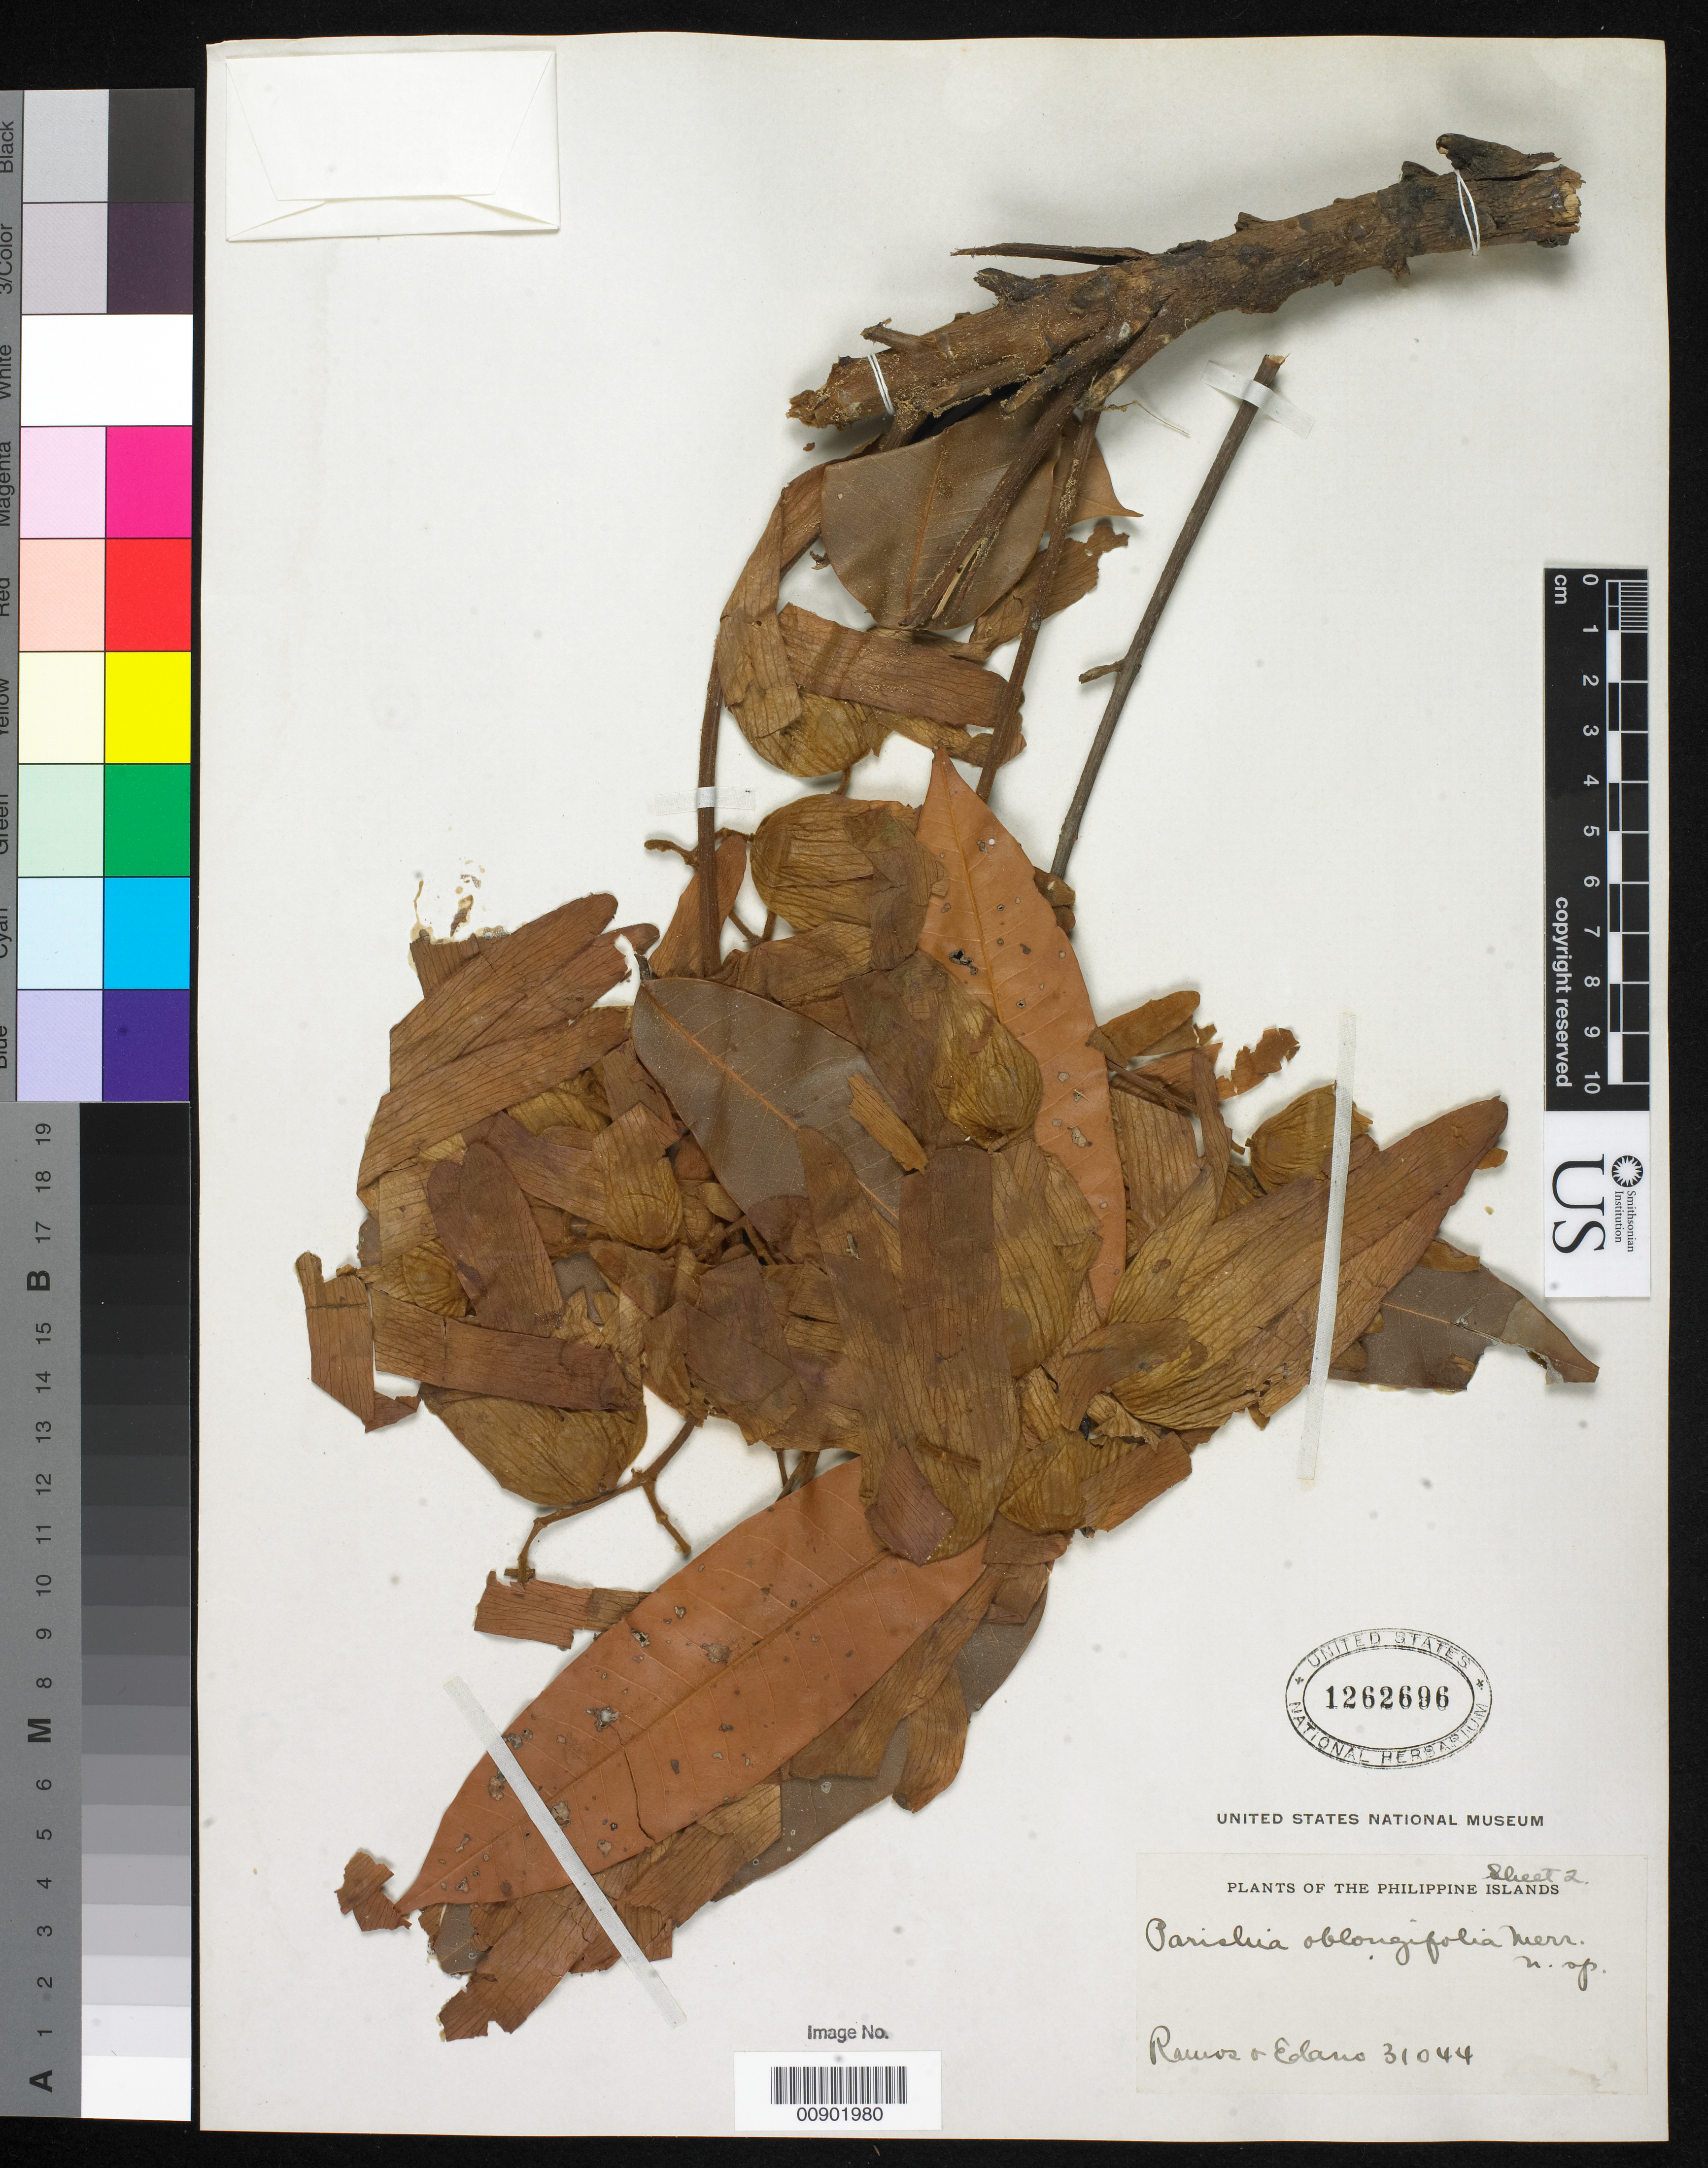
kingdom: Plantae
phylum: Tracheophyta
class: Magnoliopsida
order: Sapindales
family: Anacardiaceae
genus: Parishia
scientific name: Parishia oblongifolia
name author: Merr.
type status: Isotype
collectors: M. Ramos & G. Edaño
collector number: Bur. Sci. 31044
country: Philippines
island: Panay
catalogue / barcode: US 1262696